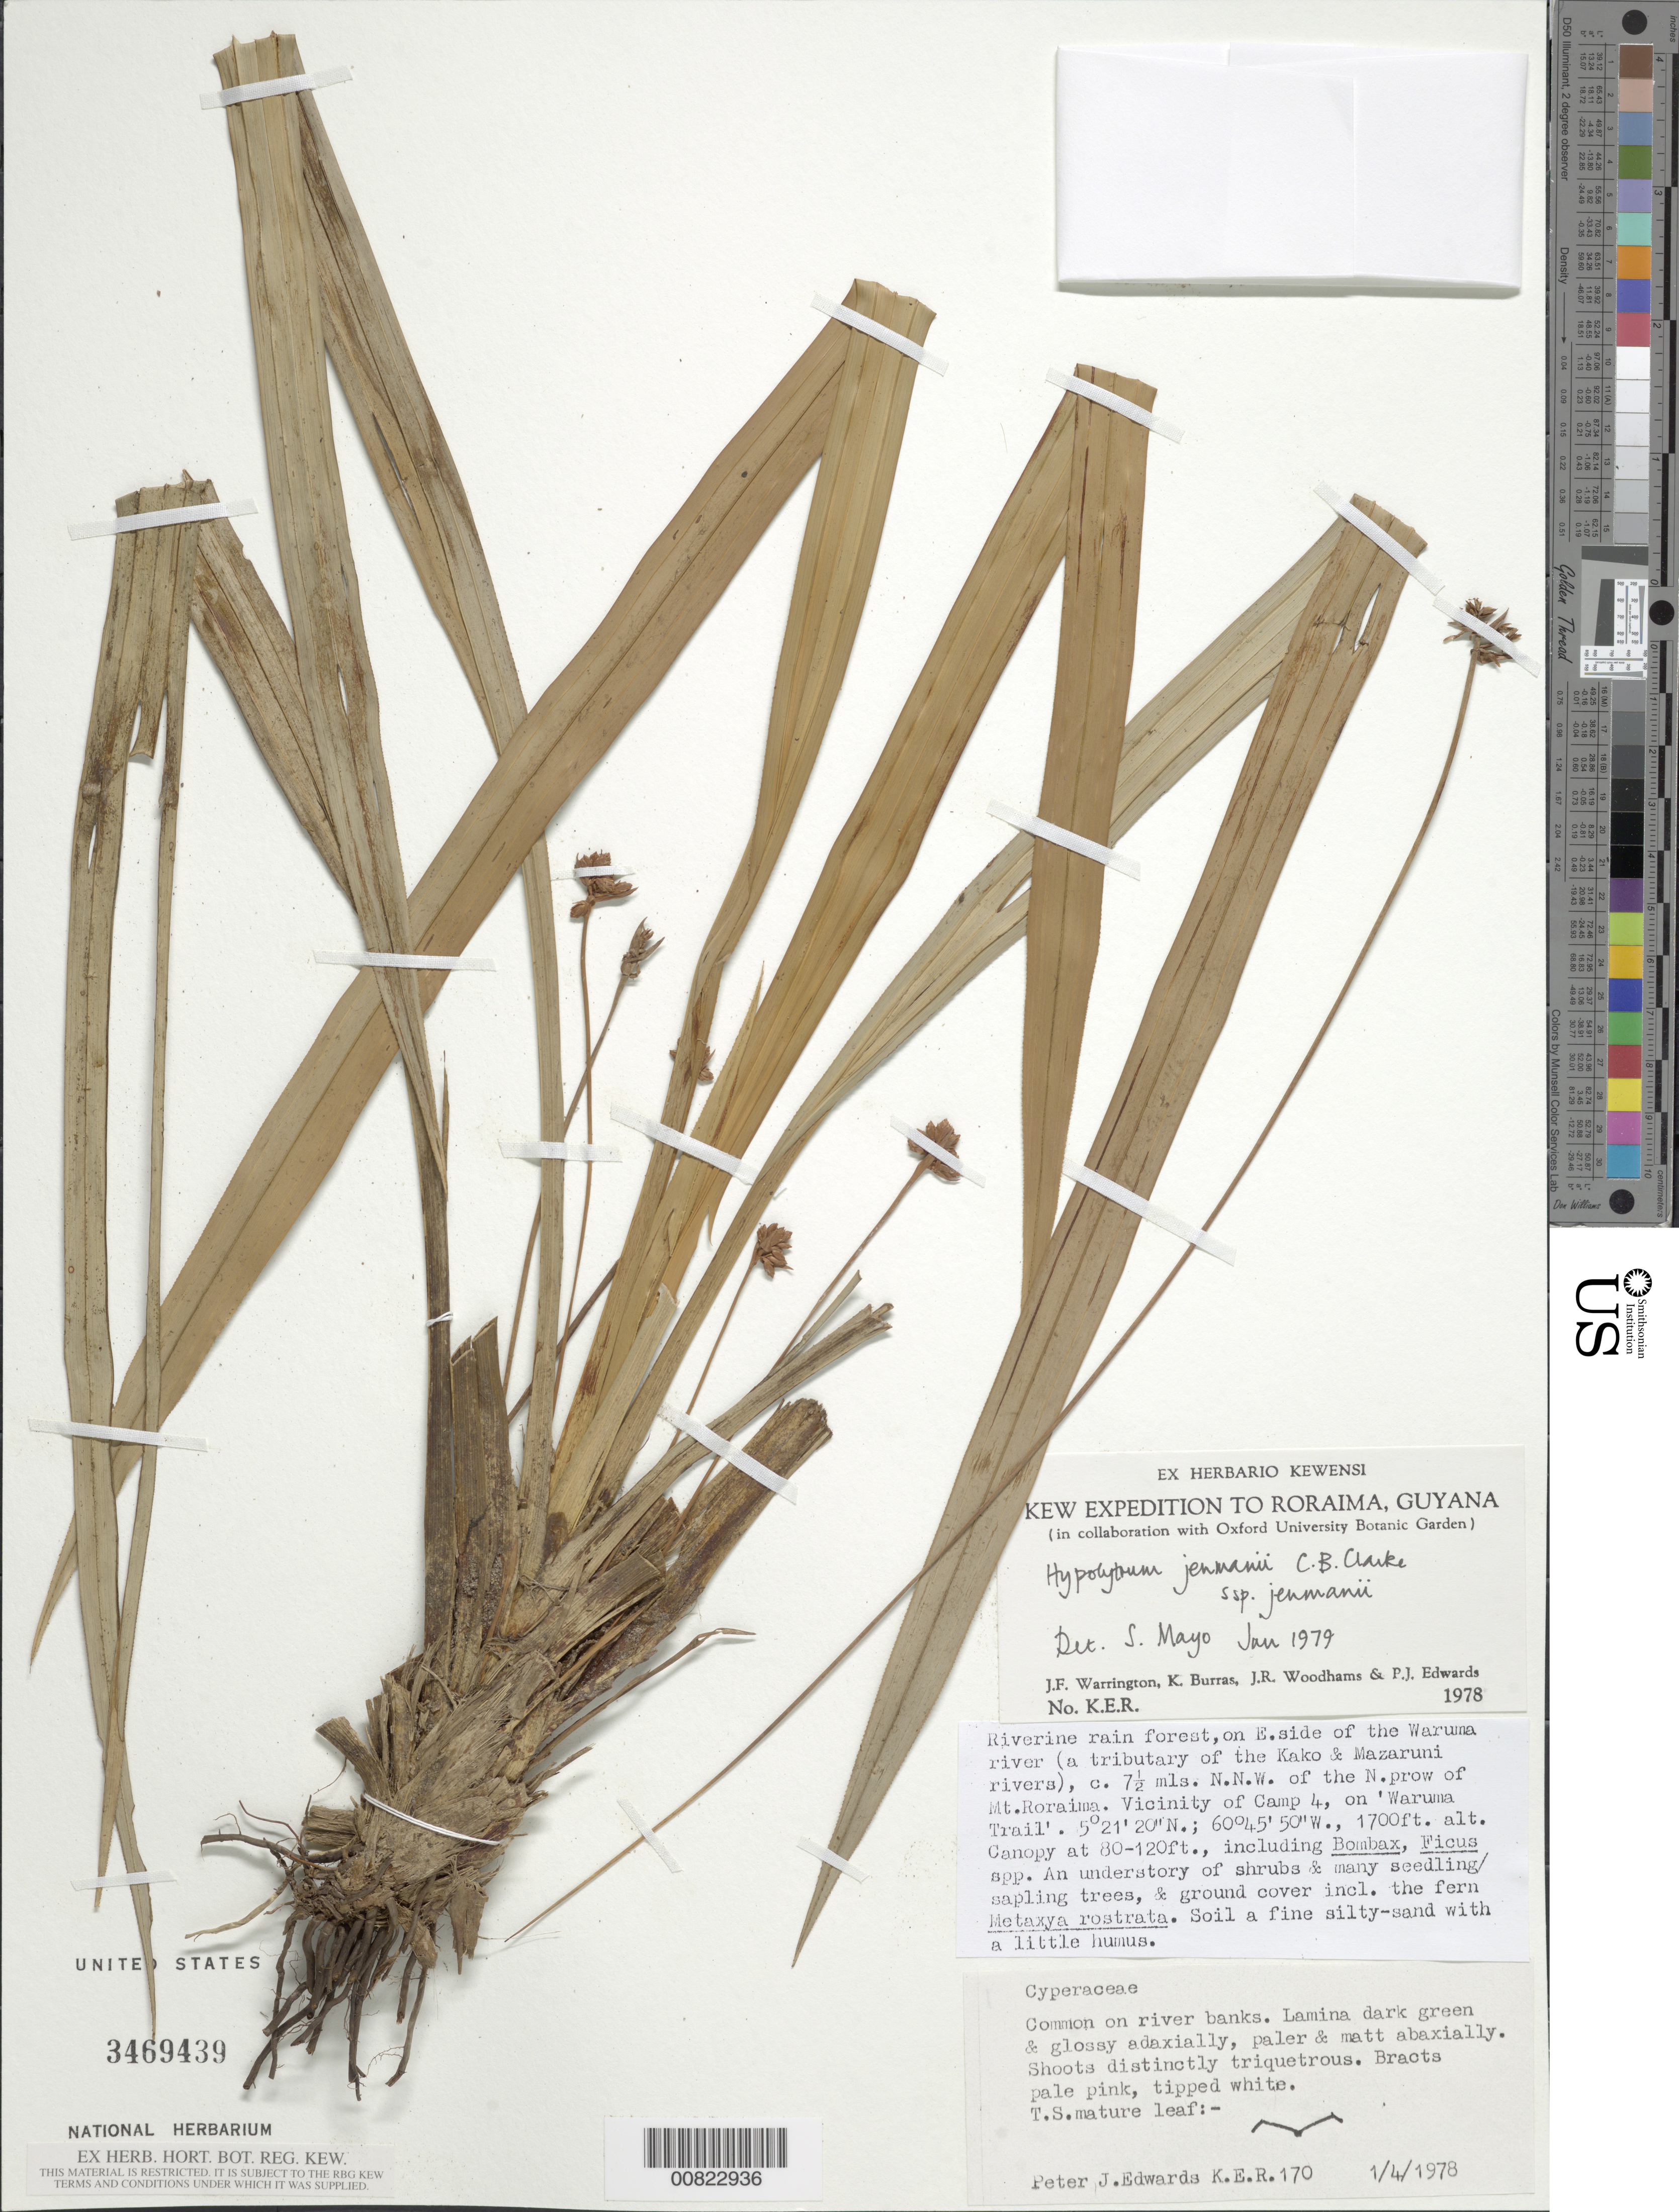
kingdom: Plantae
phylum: Tracheophyta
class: Liliopsida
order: Poales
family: Cyperaceae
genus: Hypolytrum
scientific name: Hypolytrum jenmanii subsp. jenmanii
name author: C.B. Clarke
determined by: Mayo, S.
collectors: J. Warrington, K. Burras, J. Woodhams & P. Edwards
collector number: KER 170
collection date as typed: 1-Apr-78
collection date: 1978-04-01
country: Guyana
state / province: Cuyuni-Mazaruni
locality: Mt. Roraima, 7.5 miles NNW of N prow, E side of Waruma R., vicinity Camp 4, on Waruma Trail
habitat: Canopy at 80-120 ft; understory of shrubs & many seedling/sapling trees, ground cover incl. Metaxya rostrata; soil a fine silty sand, little humus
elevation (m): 518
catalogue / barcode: US 3469439